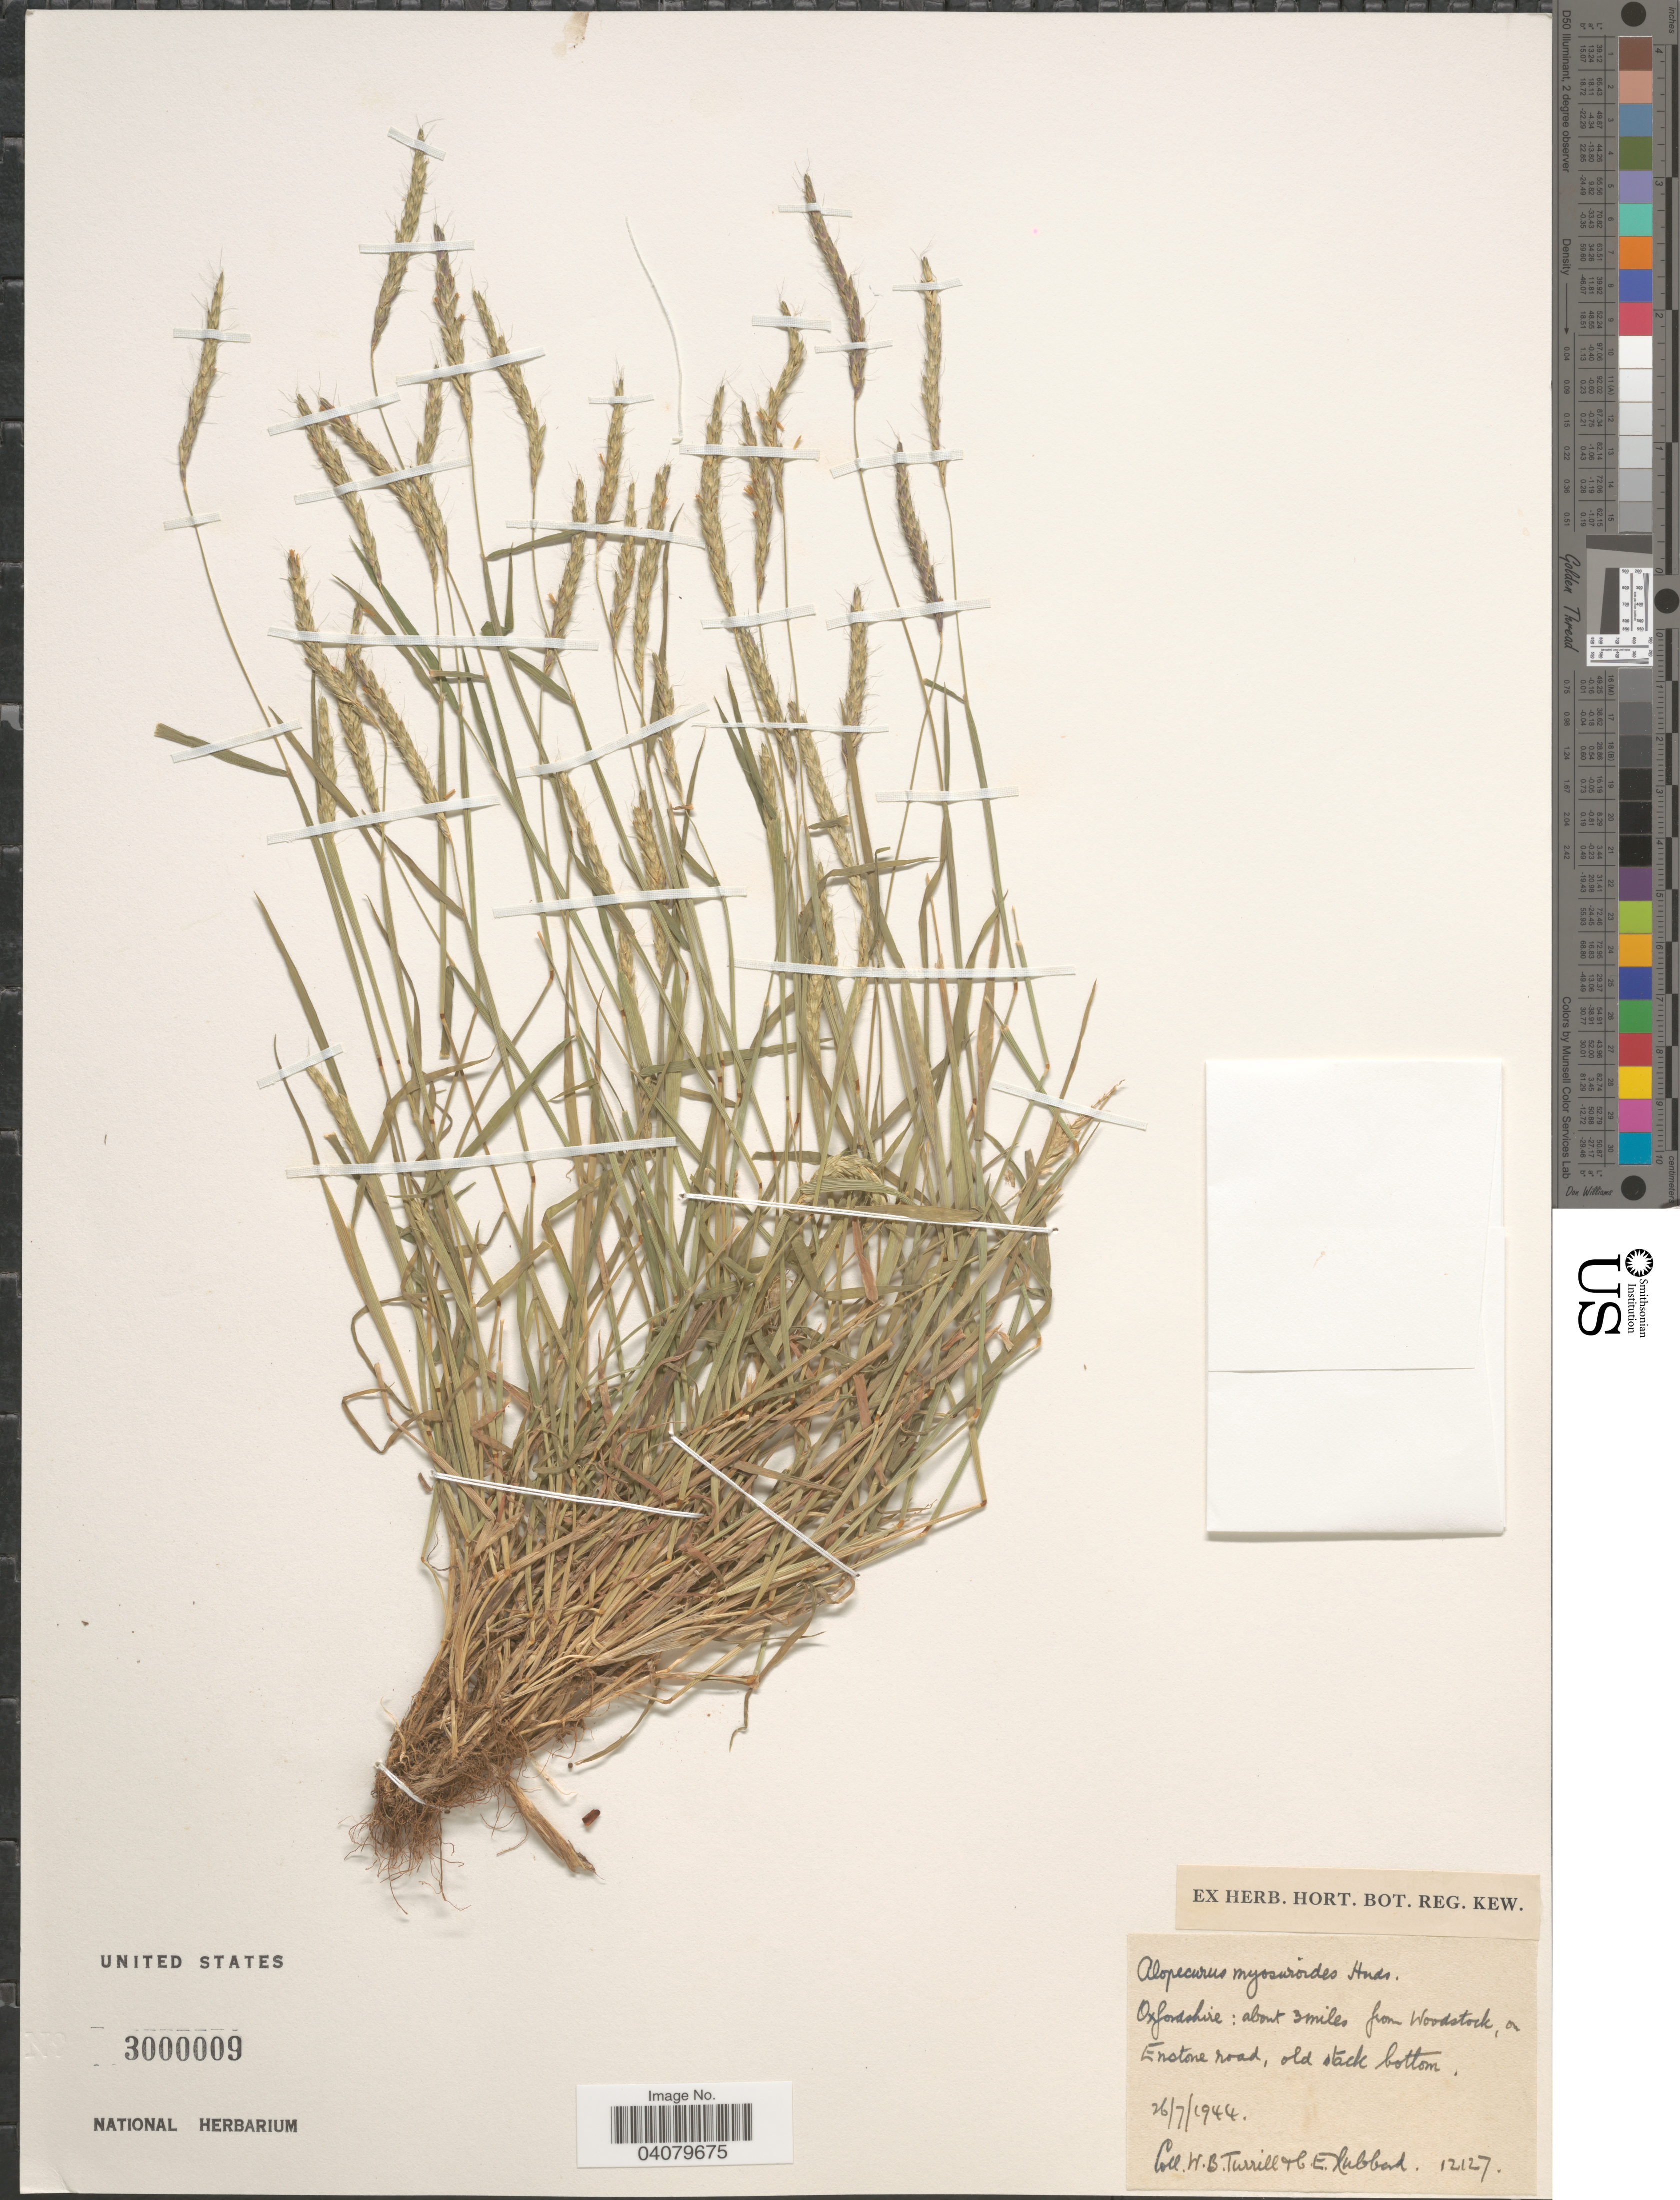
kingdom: Plantae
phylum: Tracheophyta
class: Liliopsida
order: Poales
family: Poaceae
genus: Alopecurus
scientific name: Alopecurus myosuroides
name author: Huds.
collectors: W. B. Turrill & C. E. Hubbard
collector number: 12127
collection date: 1944-07-26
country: United Kingdom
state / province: England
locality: Oxfordshire: about 3 miles from Woodstock, on Enstone road, old stack bottom.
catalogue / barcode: US 3000009